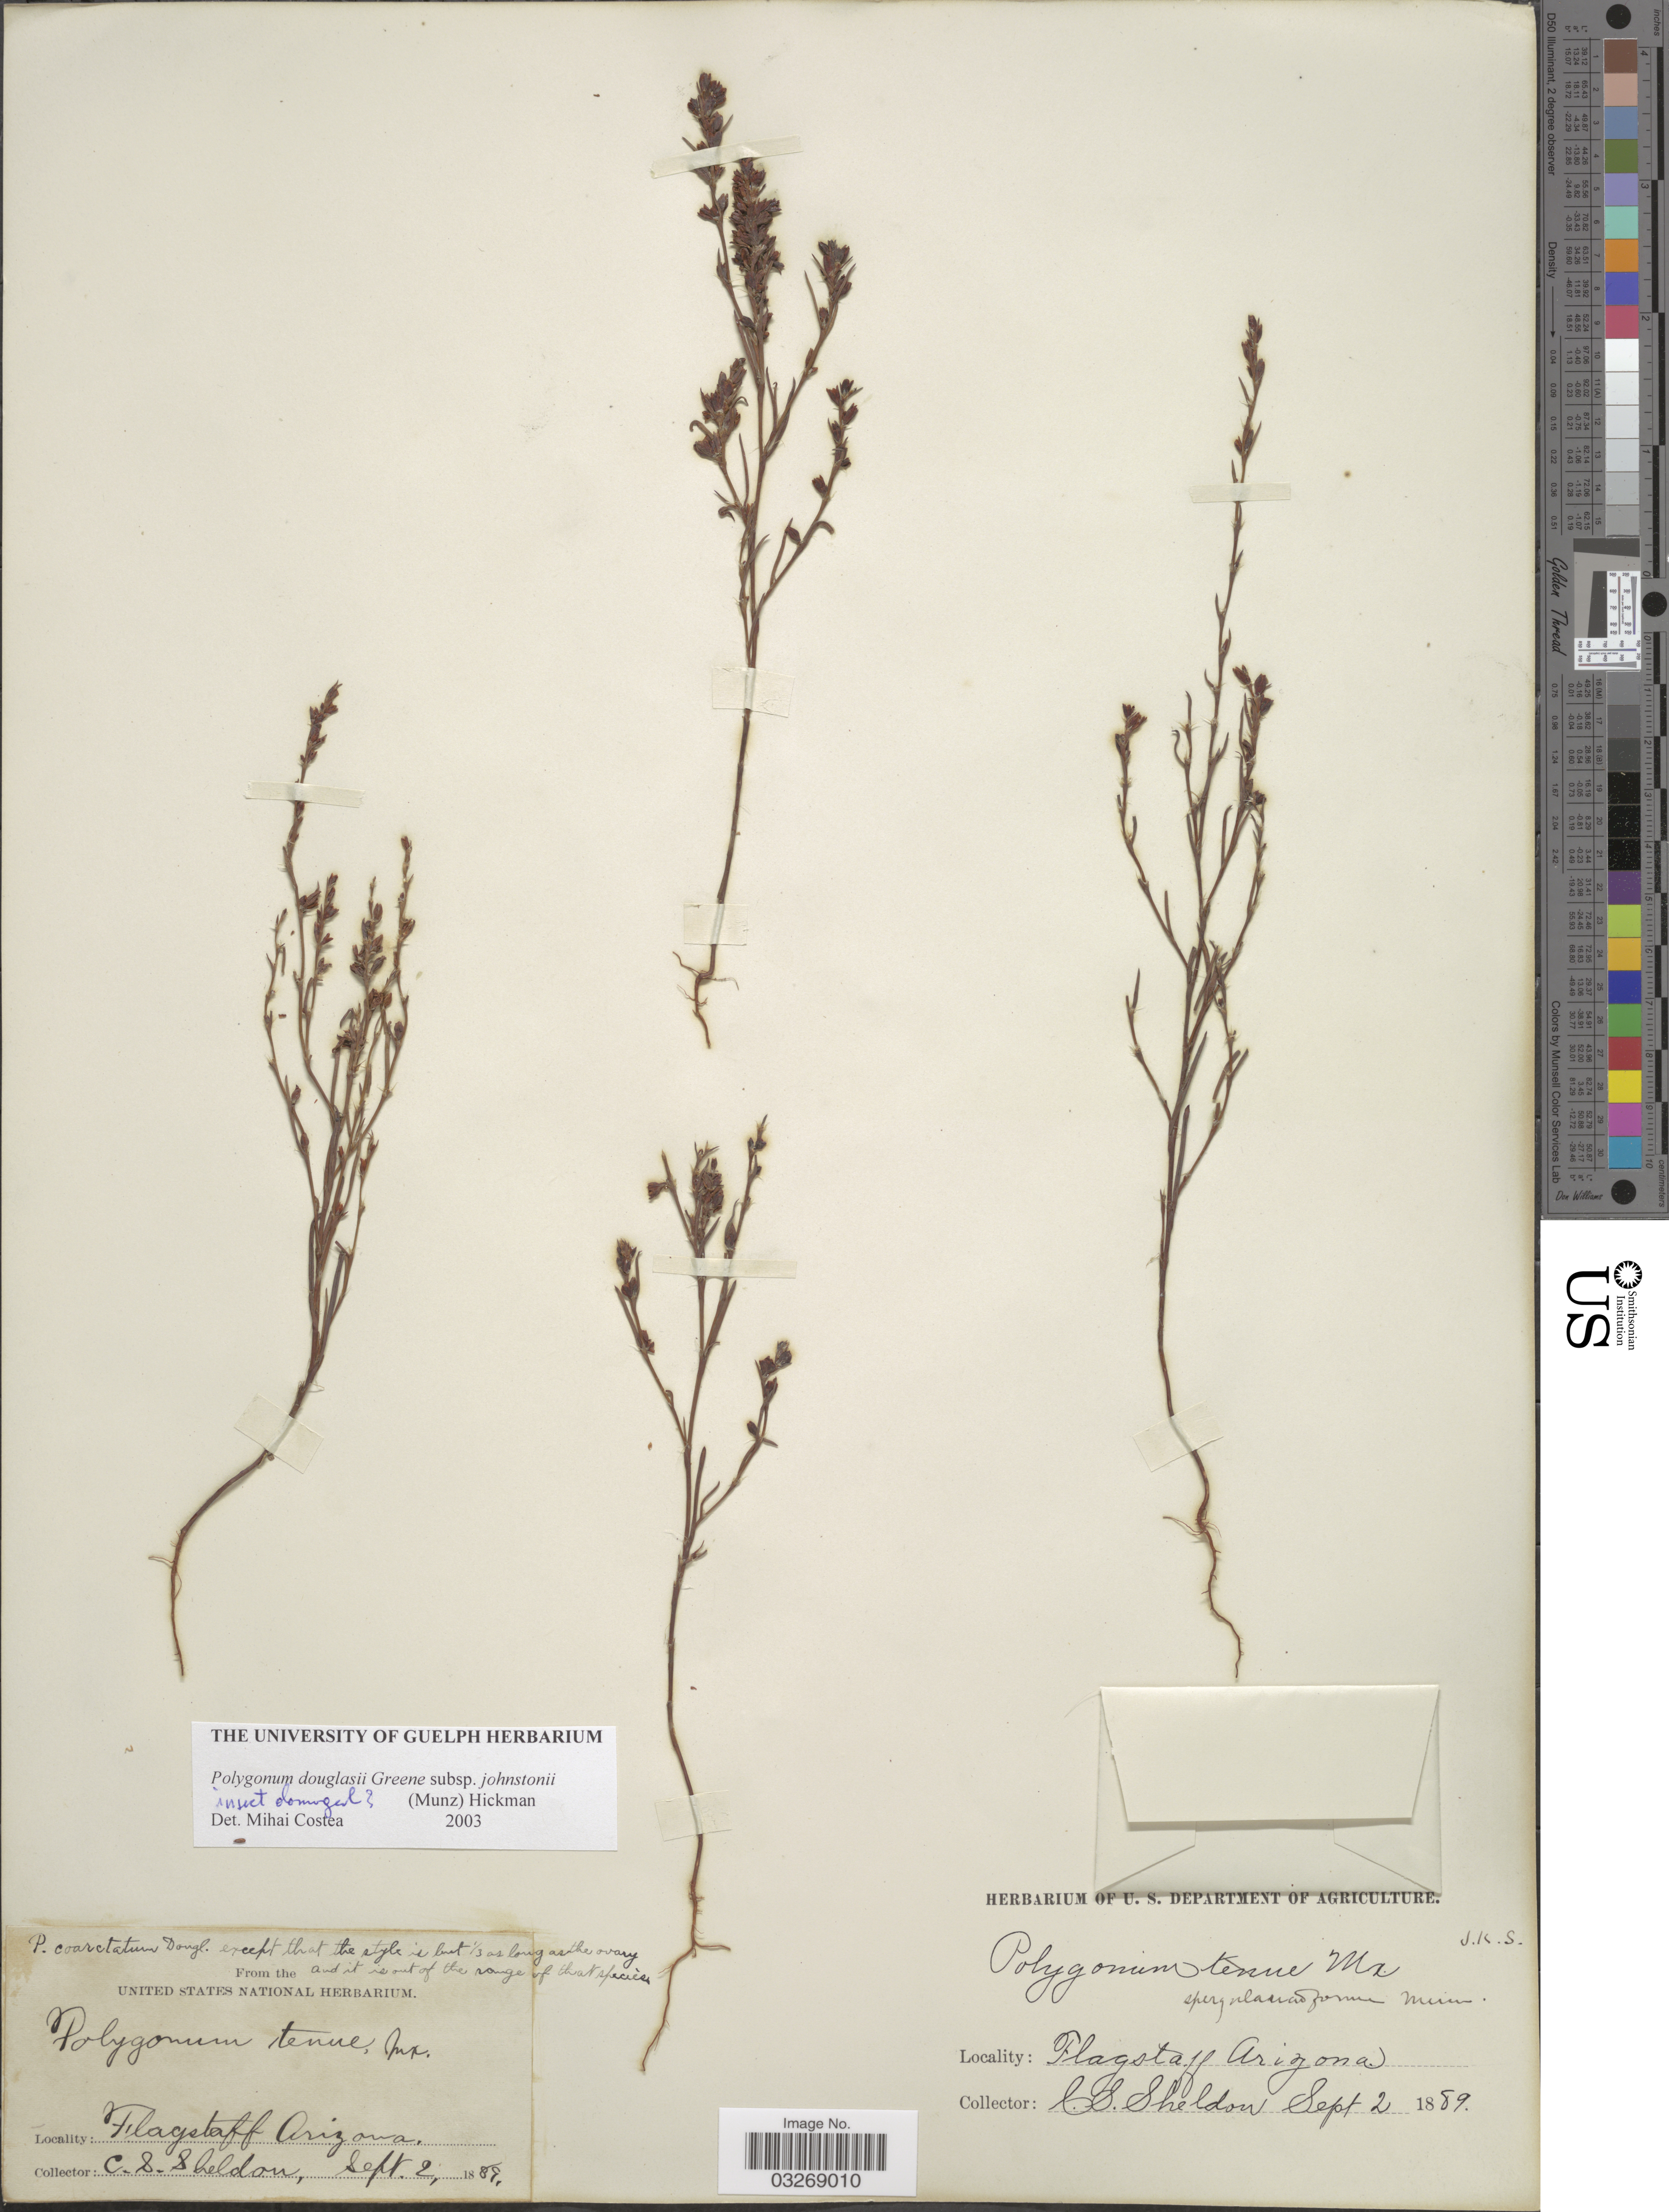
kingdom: Plantae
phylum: Tracheophyta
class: Magnoliopsida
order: Caryophyllales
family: Polygonaceae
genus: Polygonum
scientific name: Polygonum douglasii subsp. johnstonii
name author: (Munz) Hickman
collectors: C. S. Sheldon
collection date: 1889-09-02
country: United States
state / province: Arizona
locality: Flagstaff.